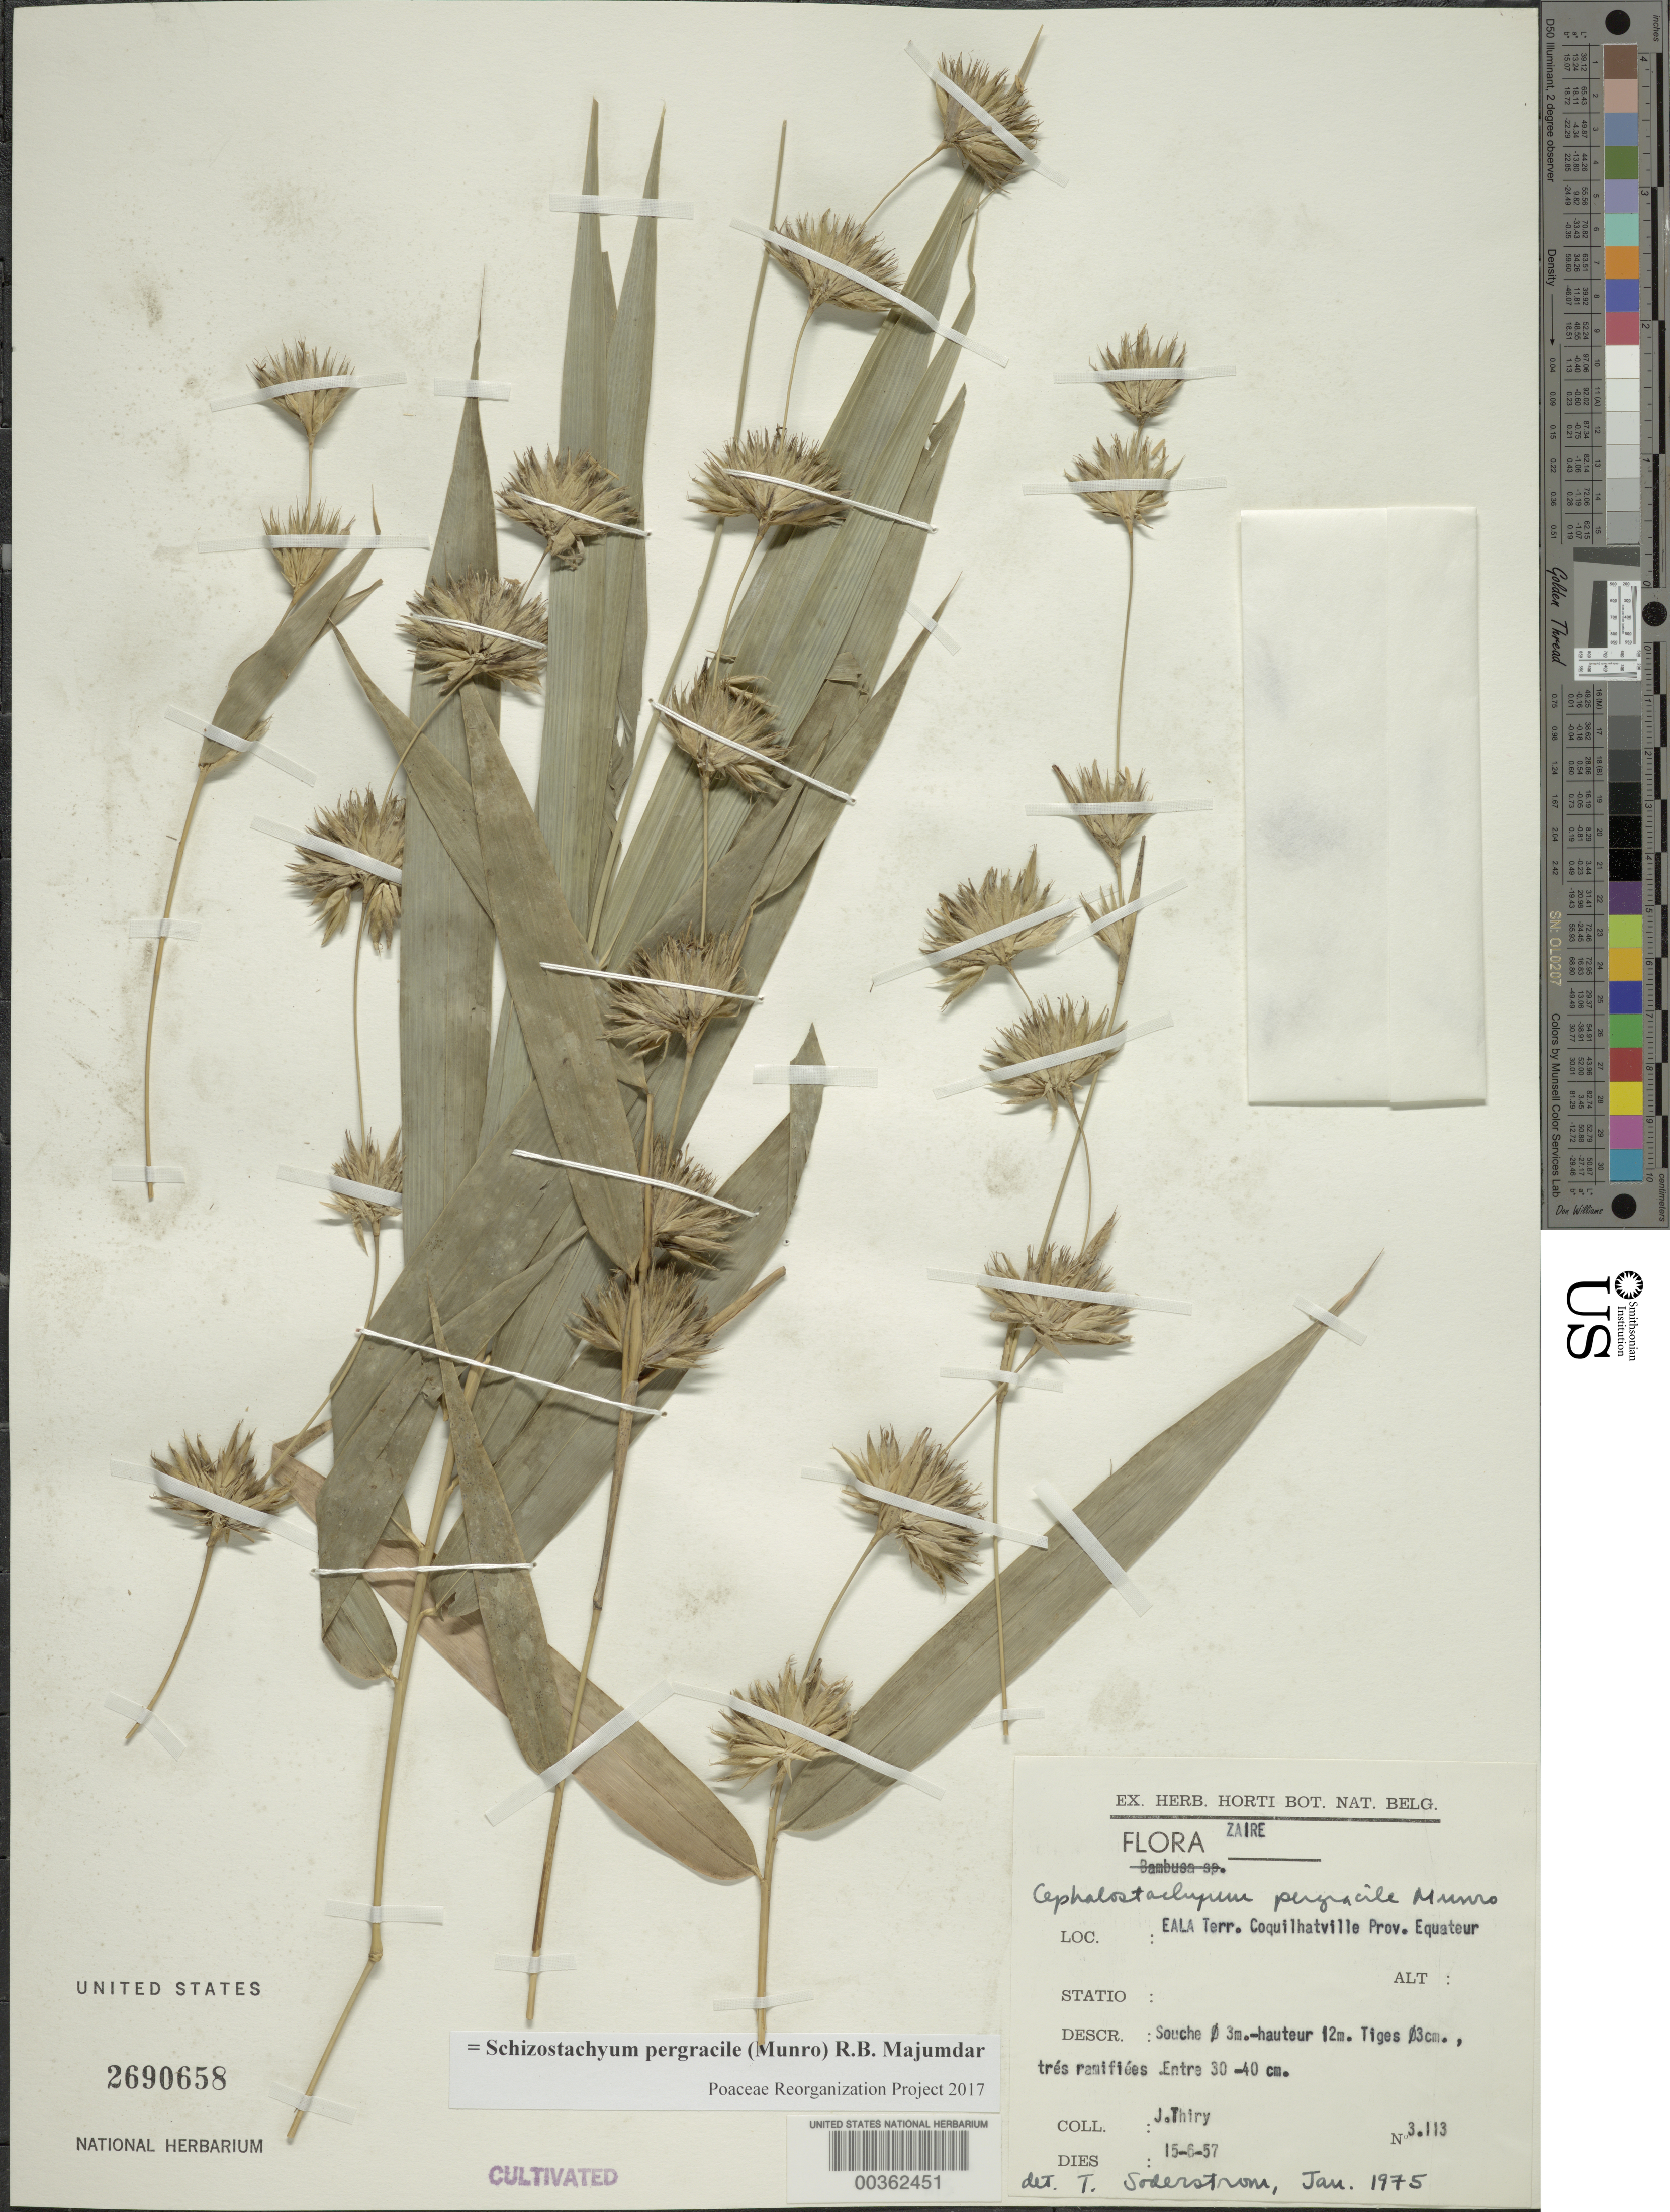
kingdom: Plantae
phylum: Tracheophyta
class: Liliopsida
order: Poales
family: Poaceae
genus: Schizostachyum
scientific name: Schizostachyum pergracile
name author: (Munro) R.B. Majumdar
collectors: J. Thiry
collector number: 3113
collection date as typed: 15 Jun 1957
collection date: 1957-06-15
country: Congo, Democratic Republic of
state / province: Équateur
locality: Eala terr., coquilhatville prov.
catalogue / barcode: US 2690658